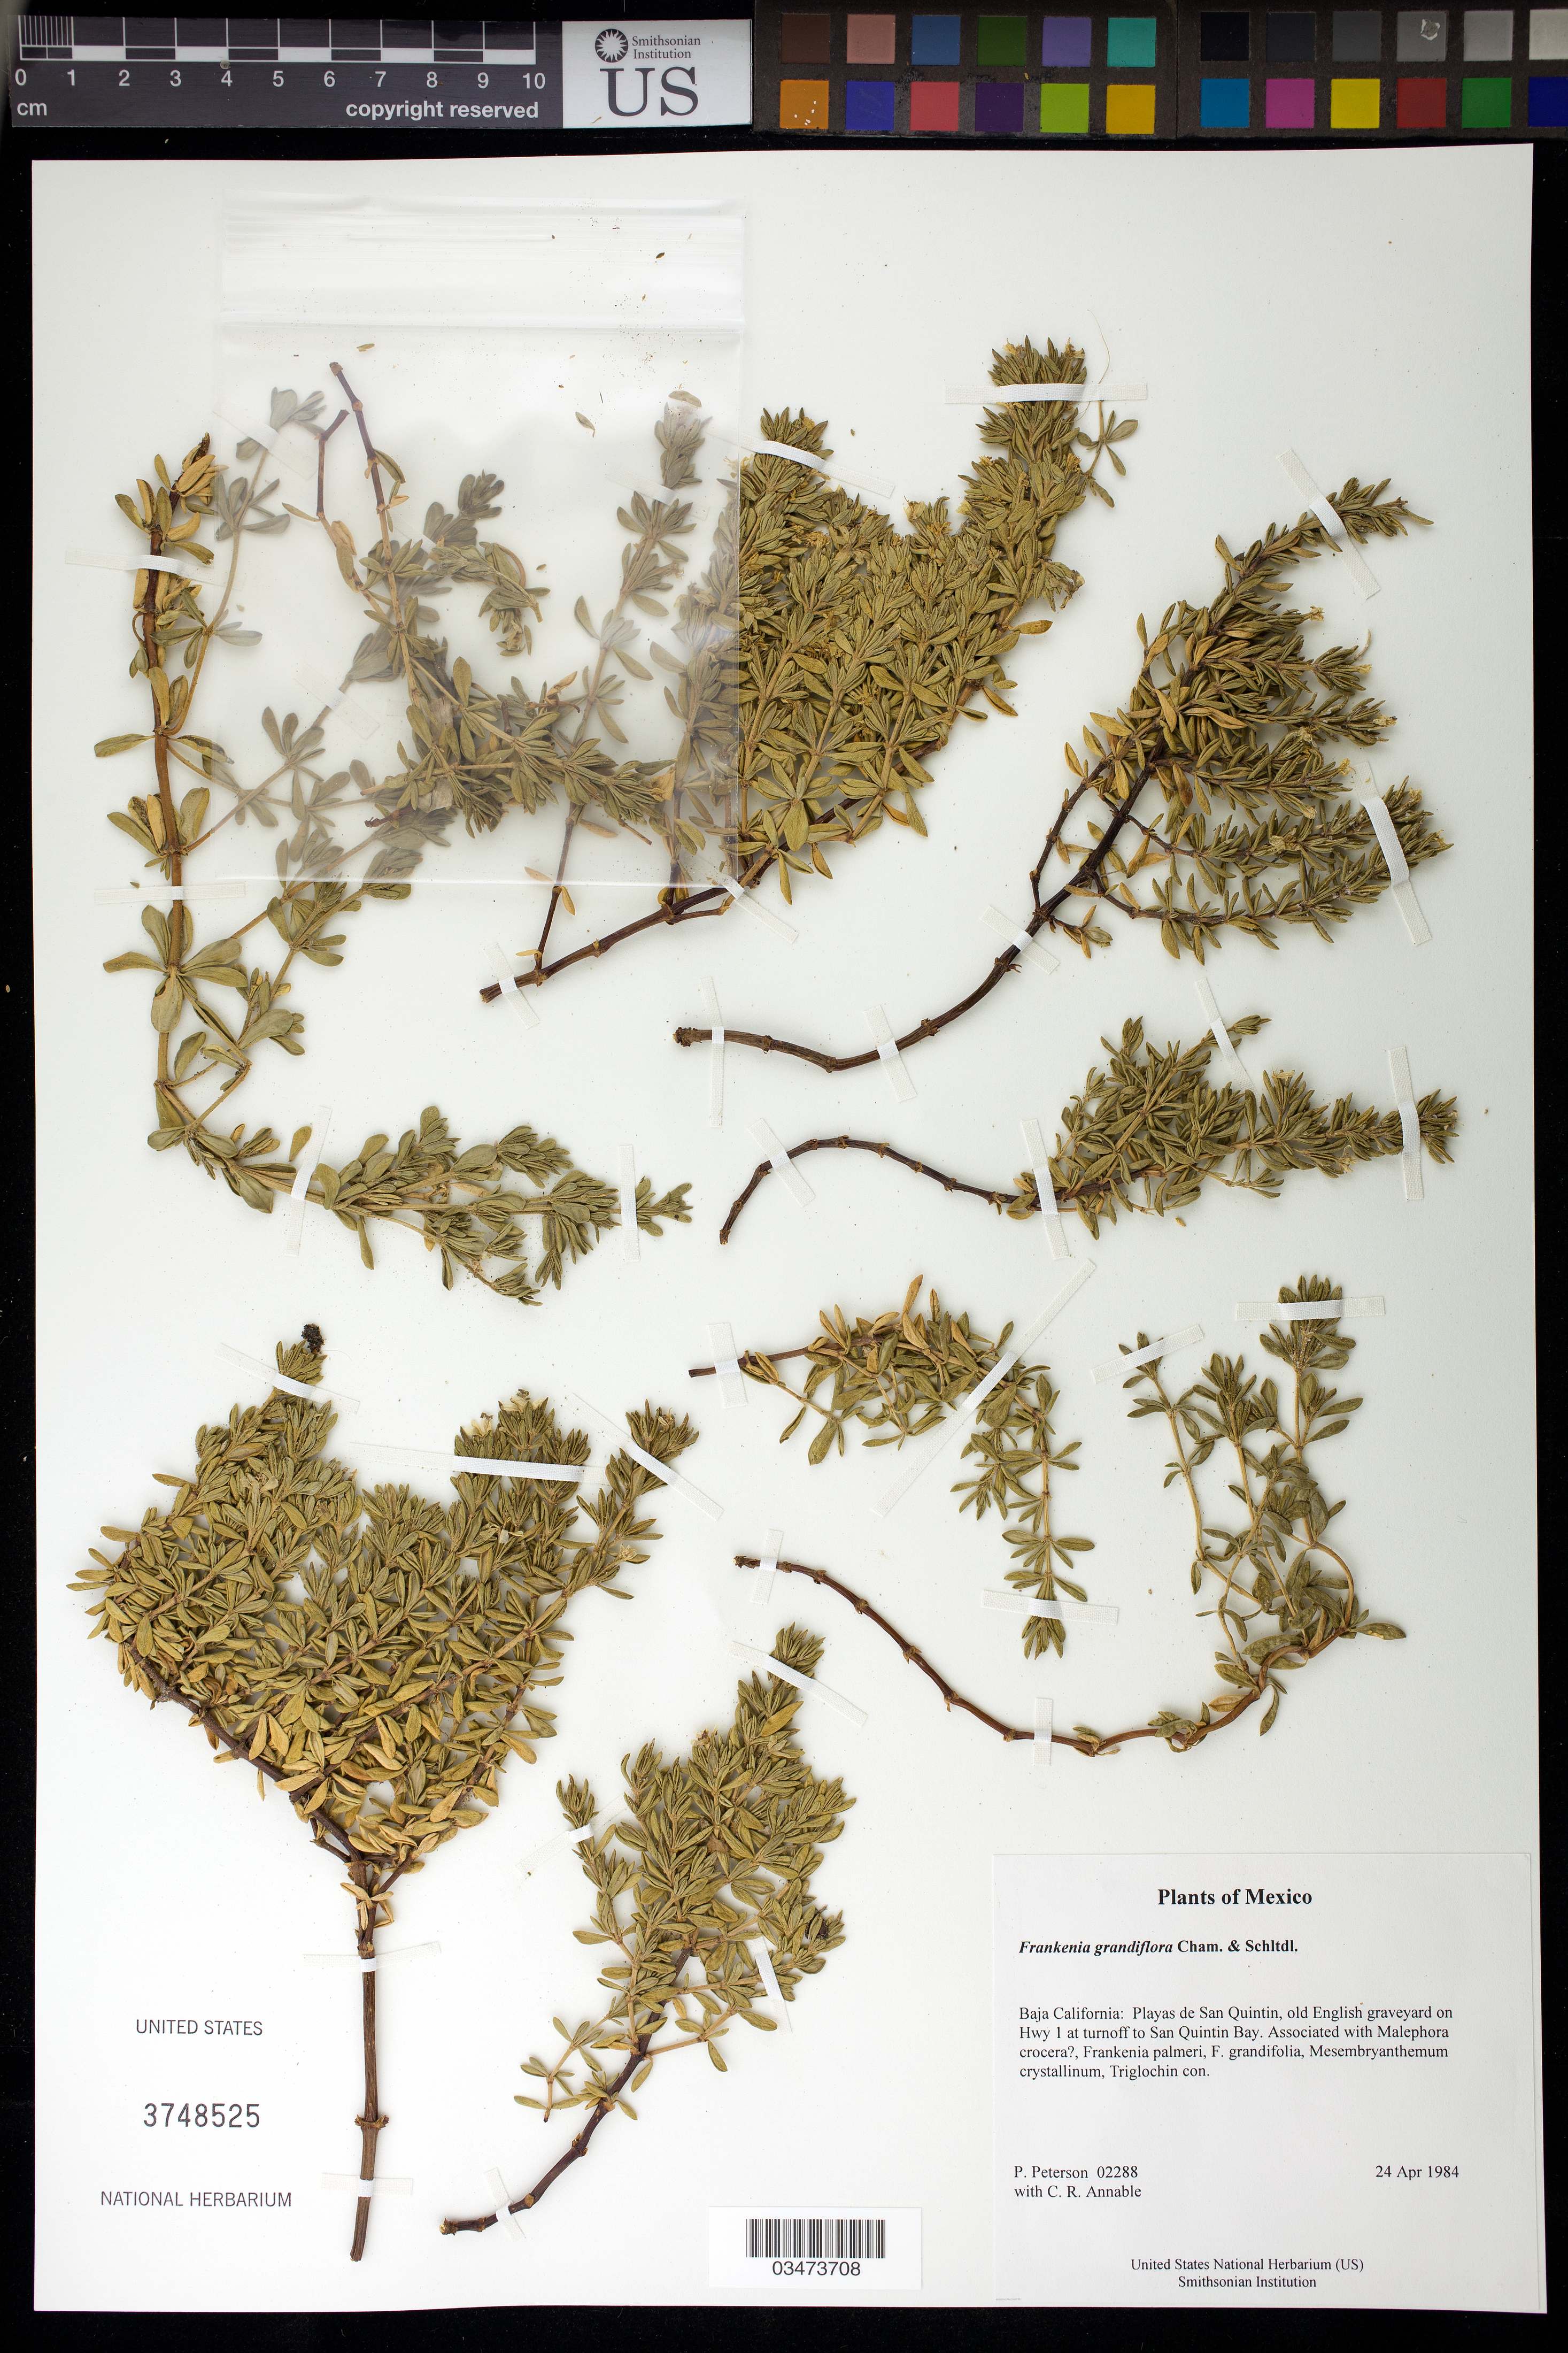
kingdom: Plantae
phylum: Tracheophyta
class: Magnoliopsida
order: Caryophyllales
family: Frankeniaceae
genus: Frankenia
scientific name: Frankenia grandiflora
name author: Cham. & Schltdl.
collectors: P. M. Peterson & C. R. Annable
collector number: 02288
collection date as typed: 24 Apr 1984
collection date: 1984-04-24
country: Mexico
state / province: Baja California Norte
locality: Playas de San Quintin, old English graveyard on Hwy 1 at turnoff to San Quintin Bay.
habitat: Associated with Malephora crocera?, Frankenia palmeri, F. grandifolia, Mesembryanthemum crystallinum, Triglochin con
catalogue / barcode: US 3748525